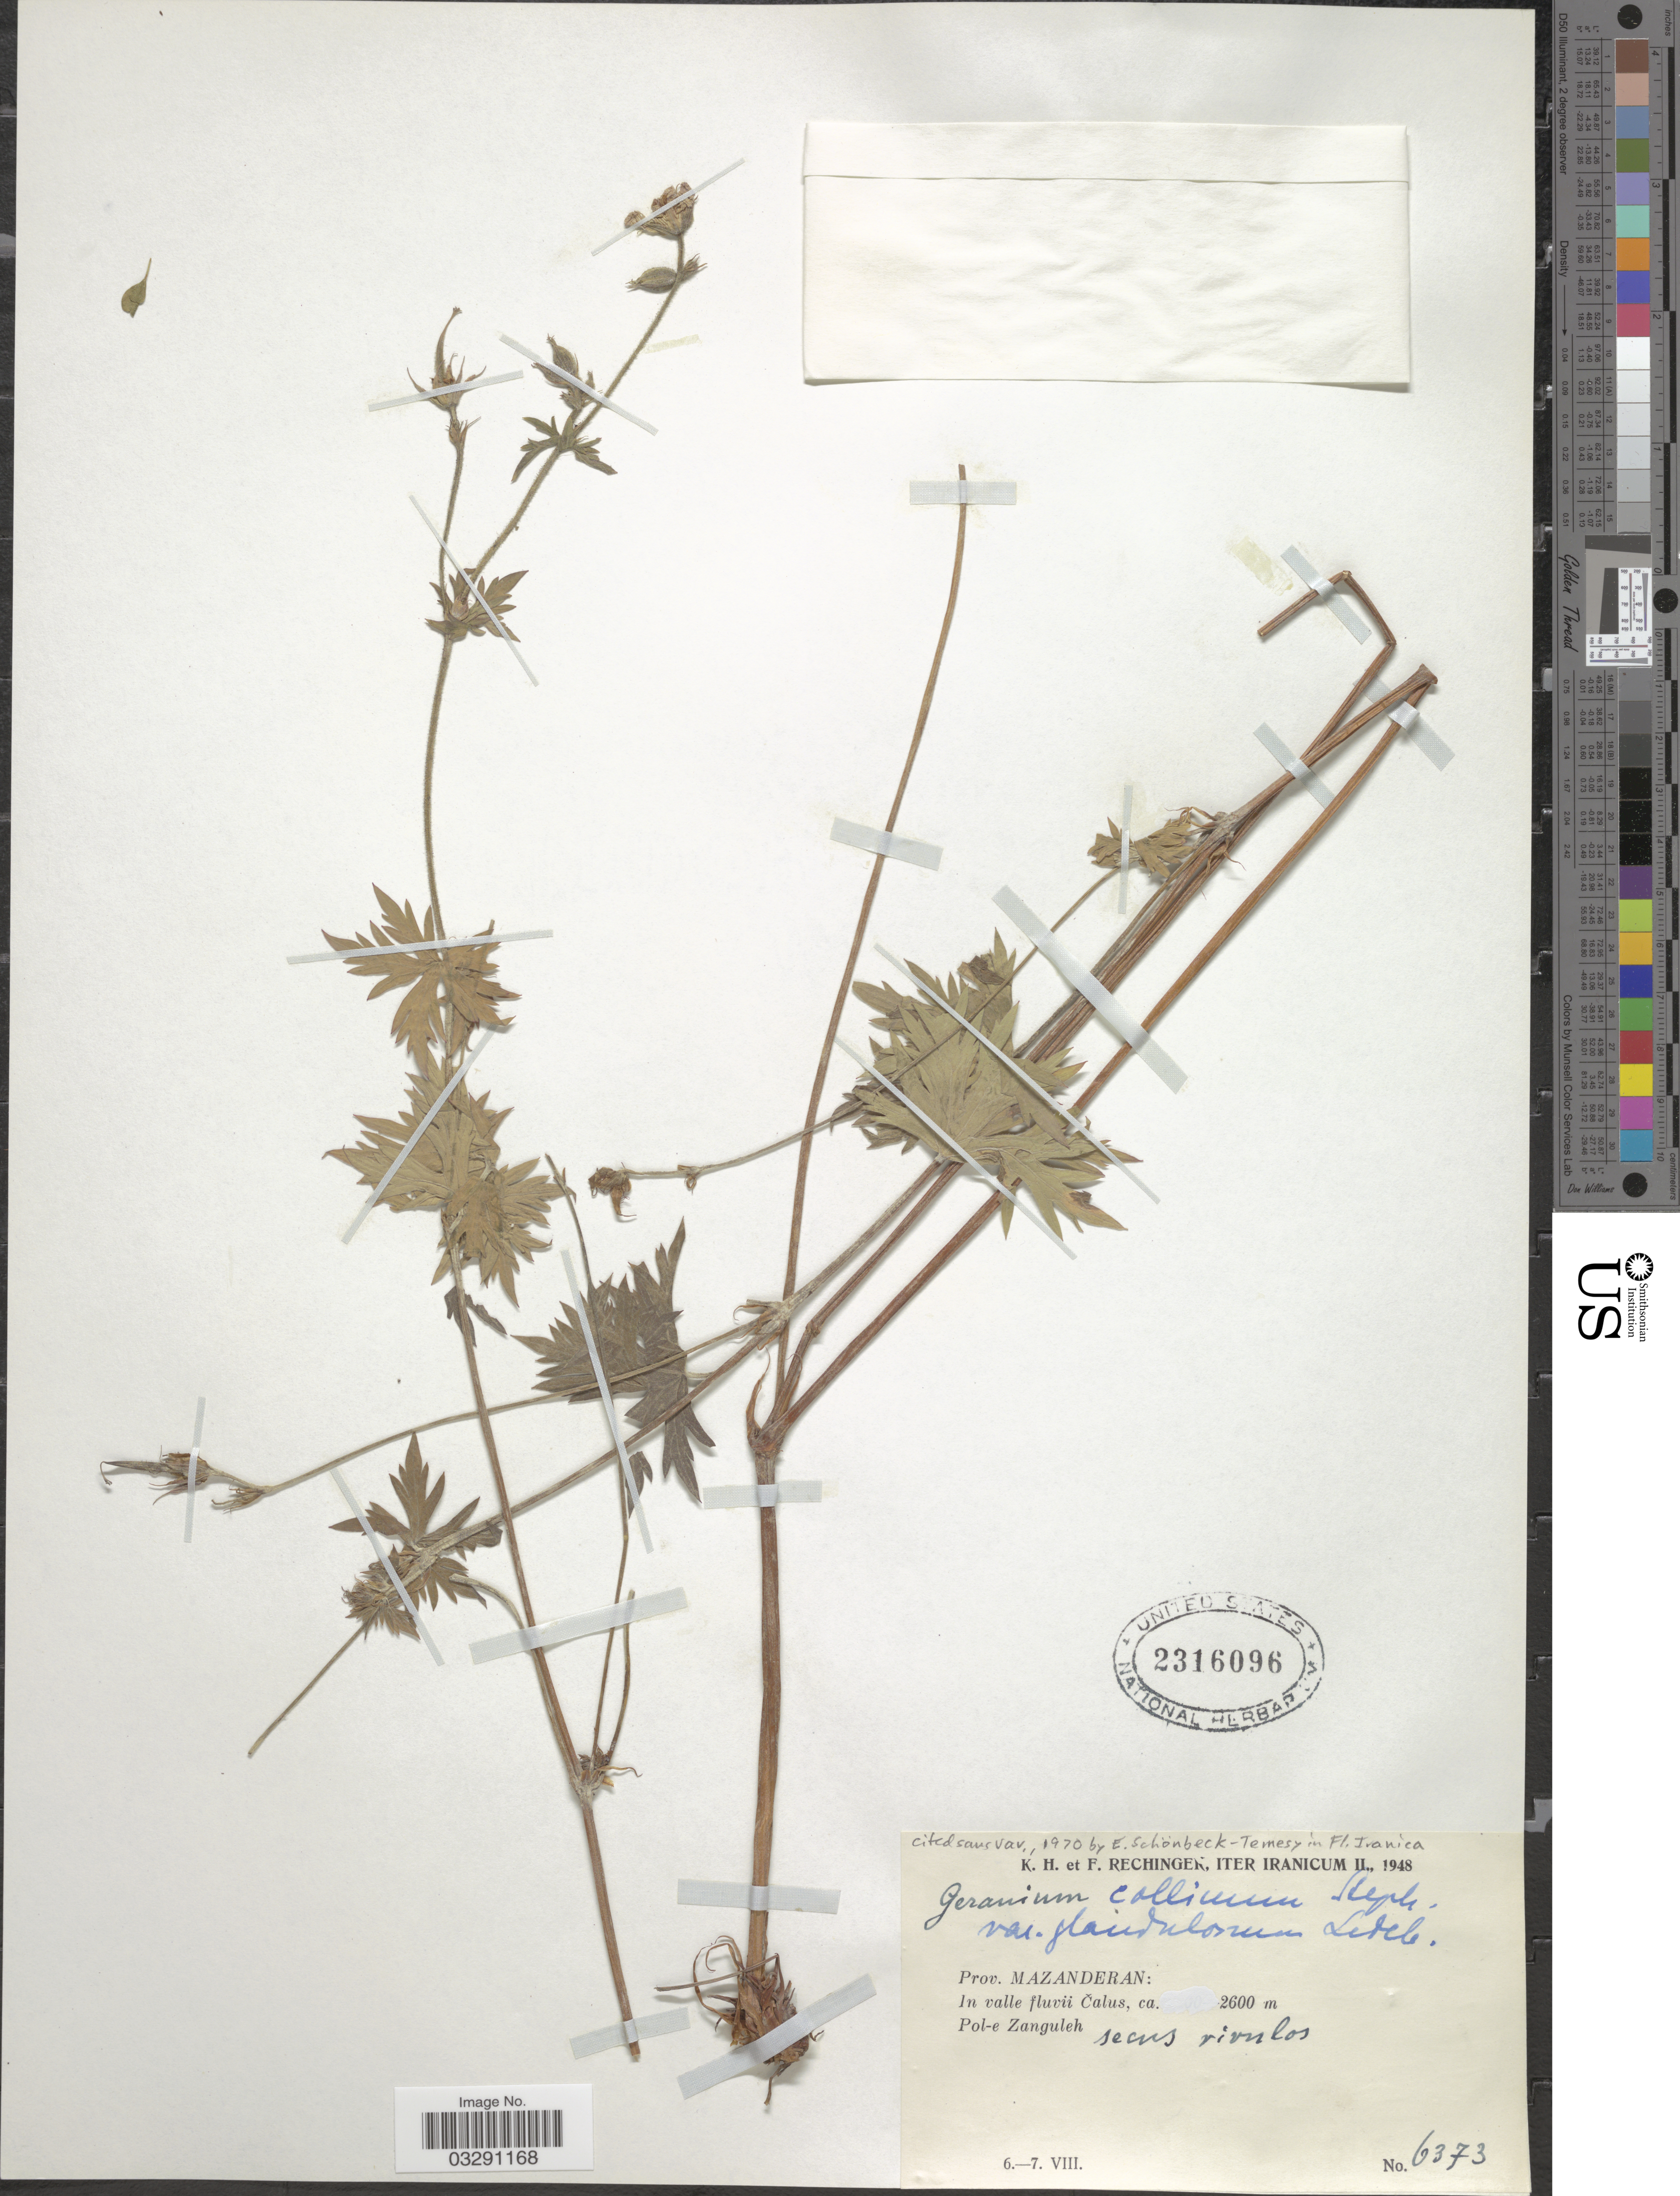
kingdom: Plantae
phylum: Tracheophyta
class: Magnoliopsida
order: Geraniales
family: Geraniaceae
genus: Geranium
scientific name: Geranium collinum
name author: Stephan ex Willd.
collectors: K. H. Rechinger & F. Rechinger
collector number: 6373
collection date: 1948-08-06/1948-08-07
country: Iran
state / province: Mazandaran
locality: Prov. Mazanderan: In valle fluvii Calus, Pol-e Zanguleh secus rivulos.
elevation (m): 2600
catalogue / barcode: US 2316096